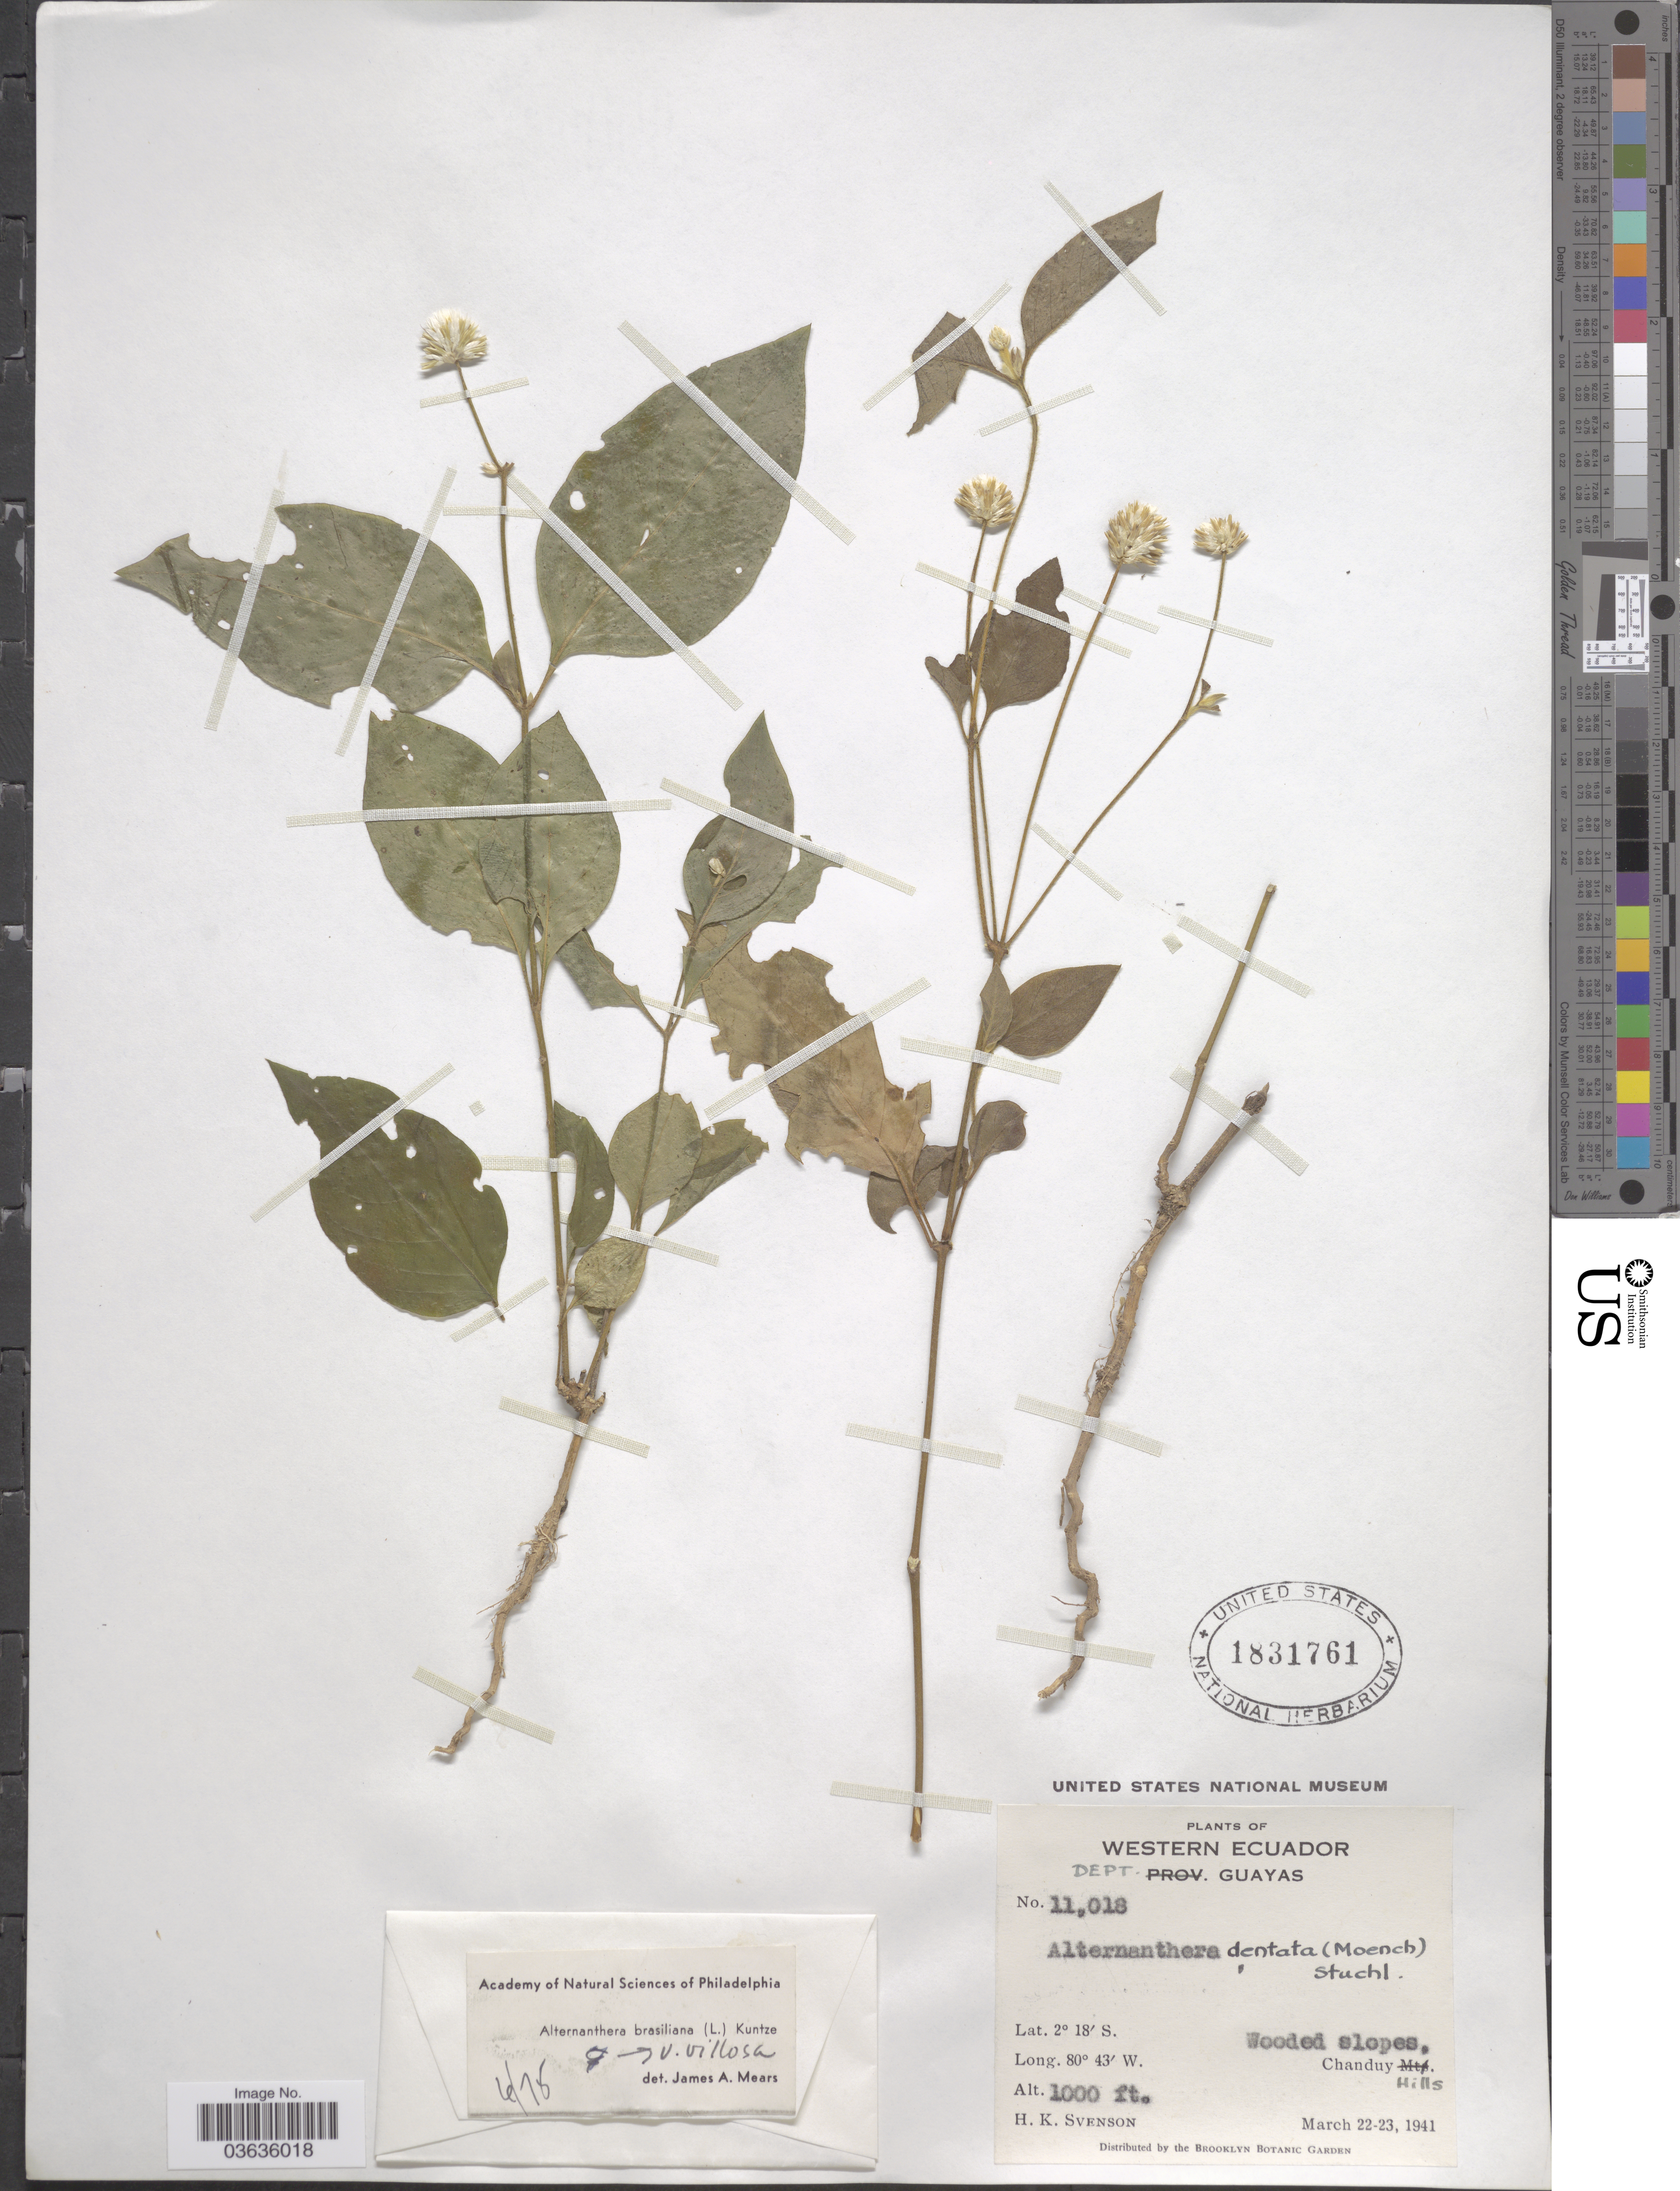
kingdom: Plantae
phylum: Tracheophyta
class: Magnoliopsida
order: Caryophyllales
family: Amaranthaceae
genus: Alternanthera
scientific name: Alternanthera brasiliana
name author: (L.) Kuntze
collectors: H. K. Svenson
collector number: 11018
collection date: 1941-03-22/1941-03-23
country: Ecuador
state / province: Guayas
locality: Dept. Guayas. Wooded slopes, Chanduy Hills.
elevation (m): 305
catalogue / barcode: US 1831761